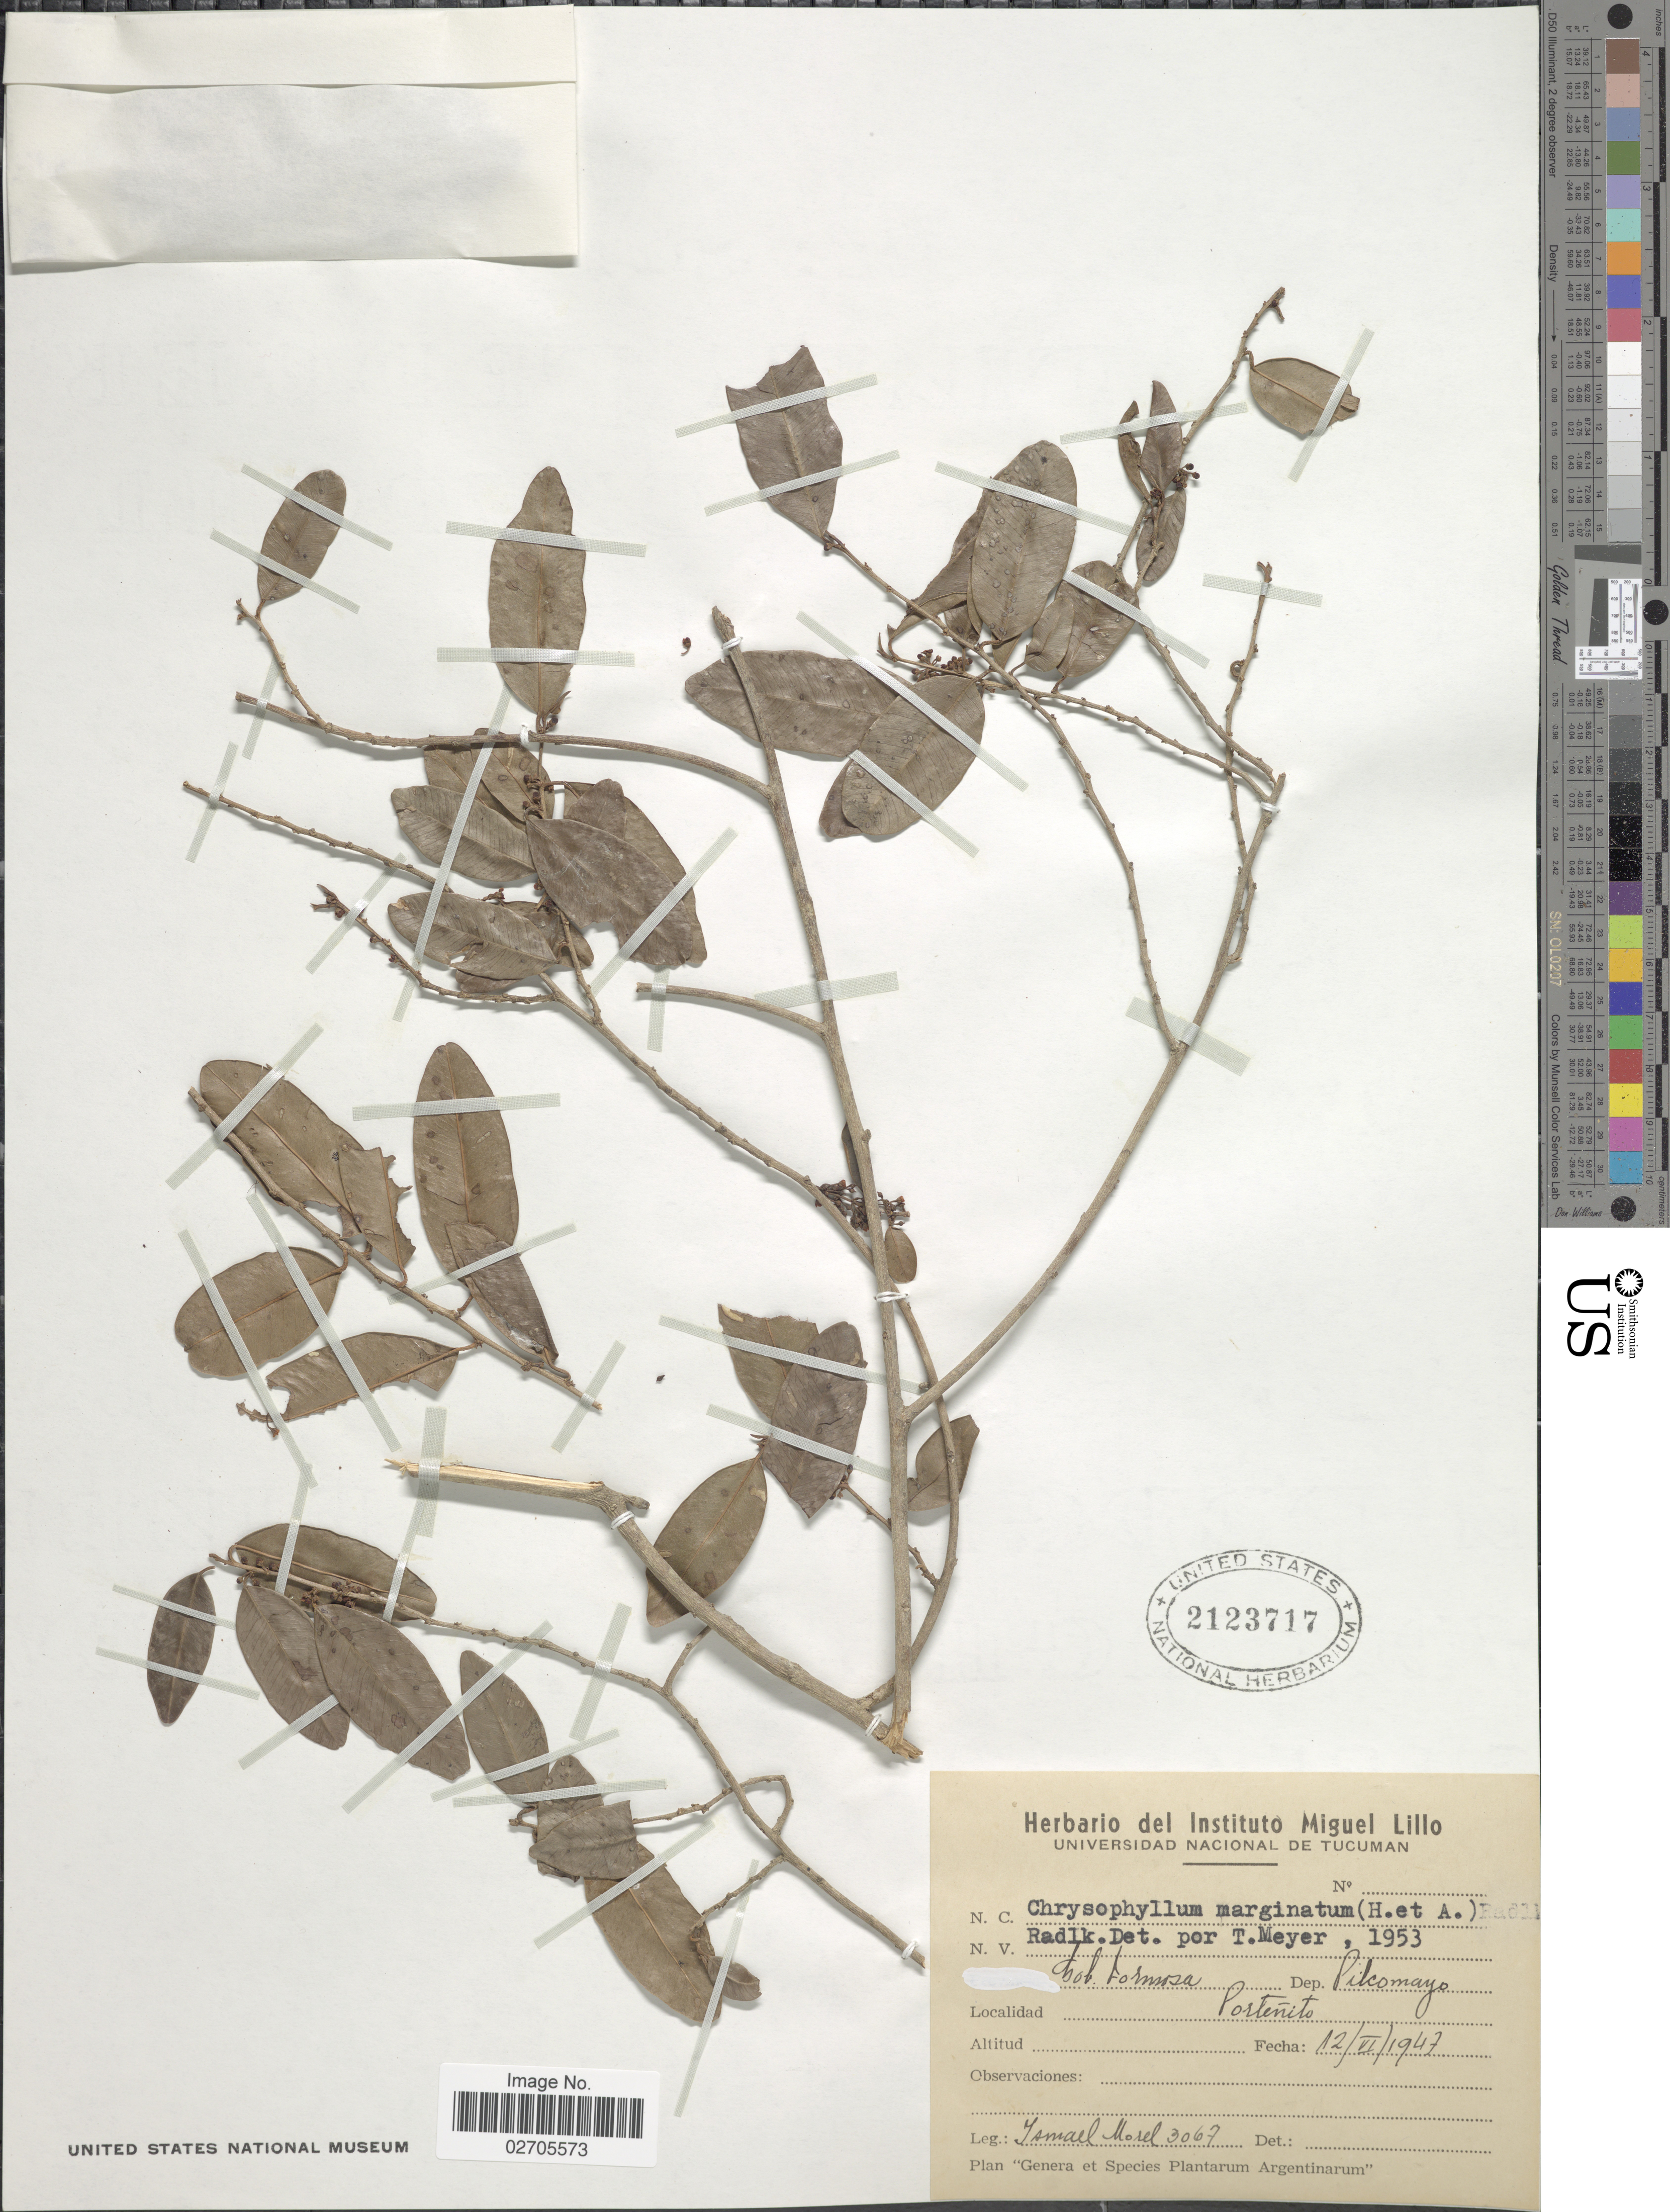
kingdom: Plantae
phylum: Tracheophyta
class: Magnoliopsida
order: Ericales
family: Sapotaceae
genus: Chrysophyllum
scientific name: Chrysophyllum marginatum subsp. marginatum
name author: (Hook. & Arn.) Radlk.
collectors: I. Morel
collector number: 3067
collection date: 1947-06-12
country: Argentina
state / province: Formosa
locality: Gob. Formosa, Dep. Pilcomoyo, Portenito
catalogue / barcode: US 2123717